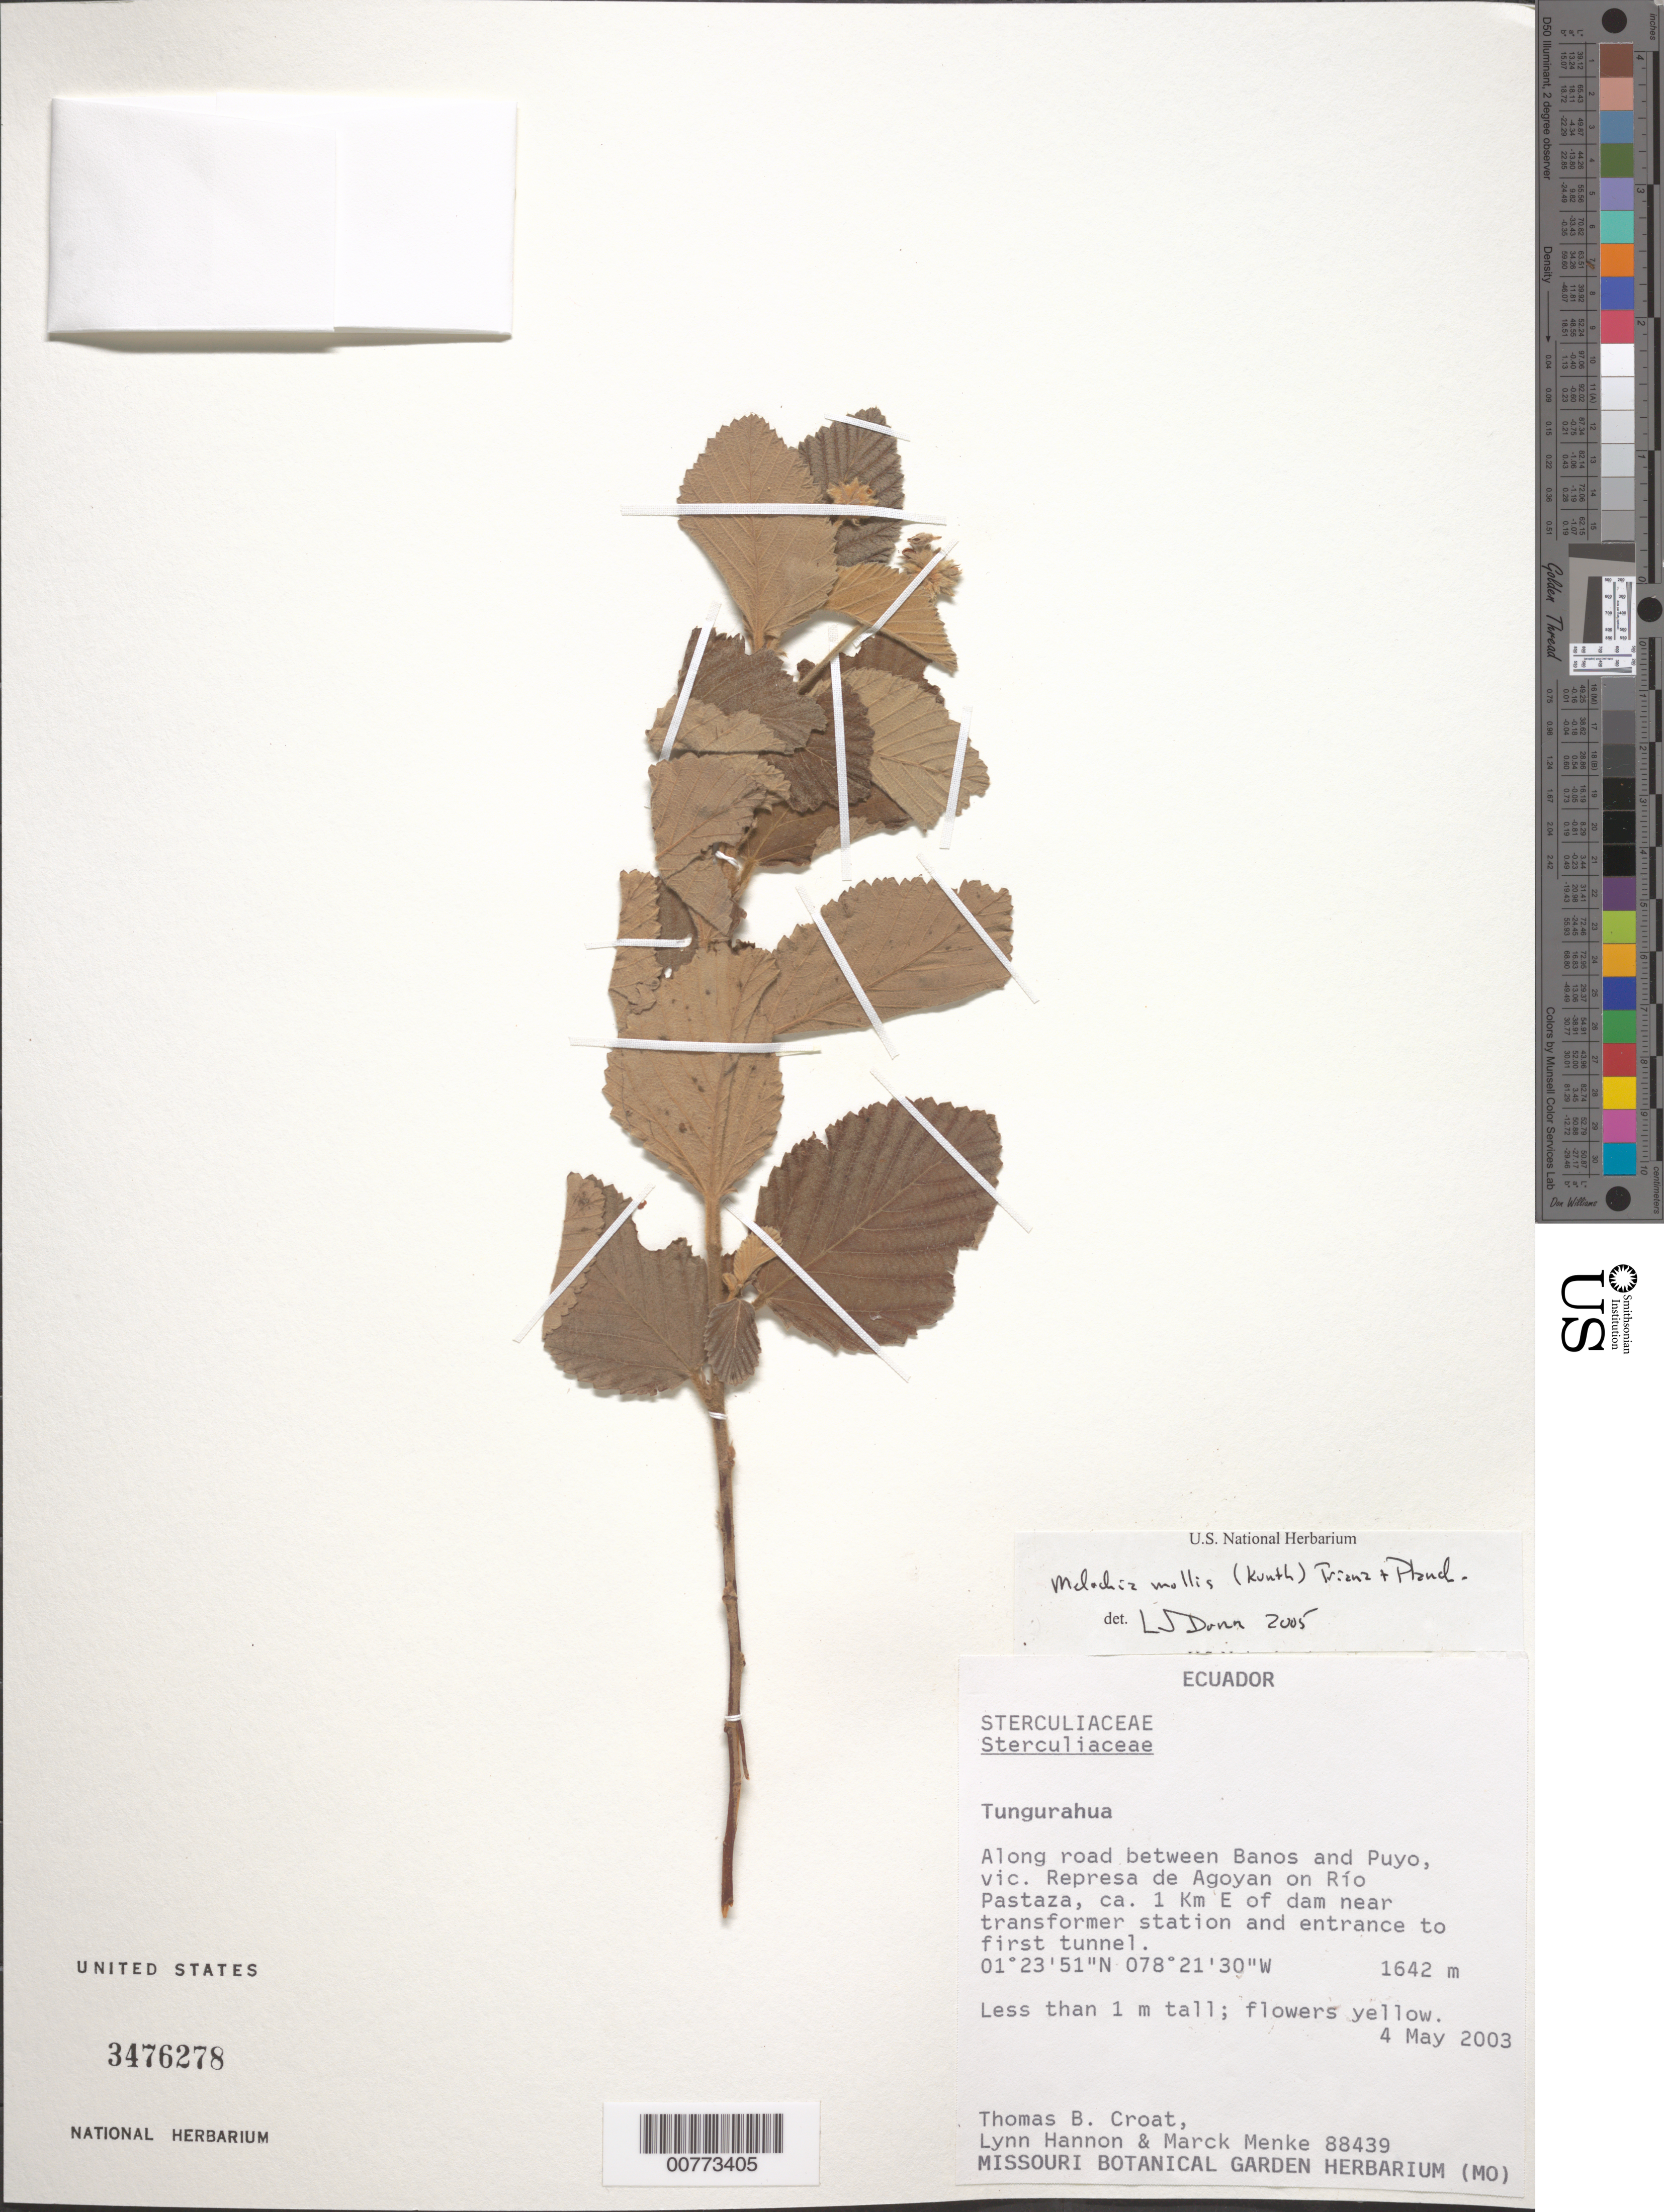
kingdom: Plantae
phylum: Tracheophyta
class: Magnoliopsida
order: Malvales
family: Malvaceae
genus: Melochia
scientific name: Melochia mollis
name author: (Kunth) Triana & Planch.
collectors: T. B. Croat, L. Hannon & M. Menke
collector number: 88439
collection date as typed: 04 May 2003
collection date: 2003-05-04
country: Ecuador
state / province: Tungurahua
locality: Along road between Banos and Puyo, vic. Represa de Agoyan on Río Pastaza, ca. 1 km E of dam near transformer station and entrance to first tunnel.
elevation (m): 1642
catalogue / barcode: US 3476278